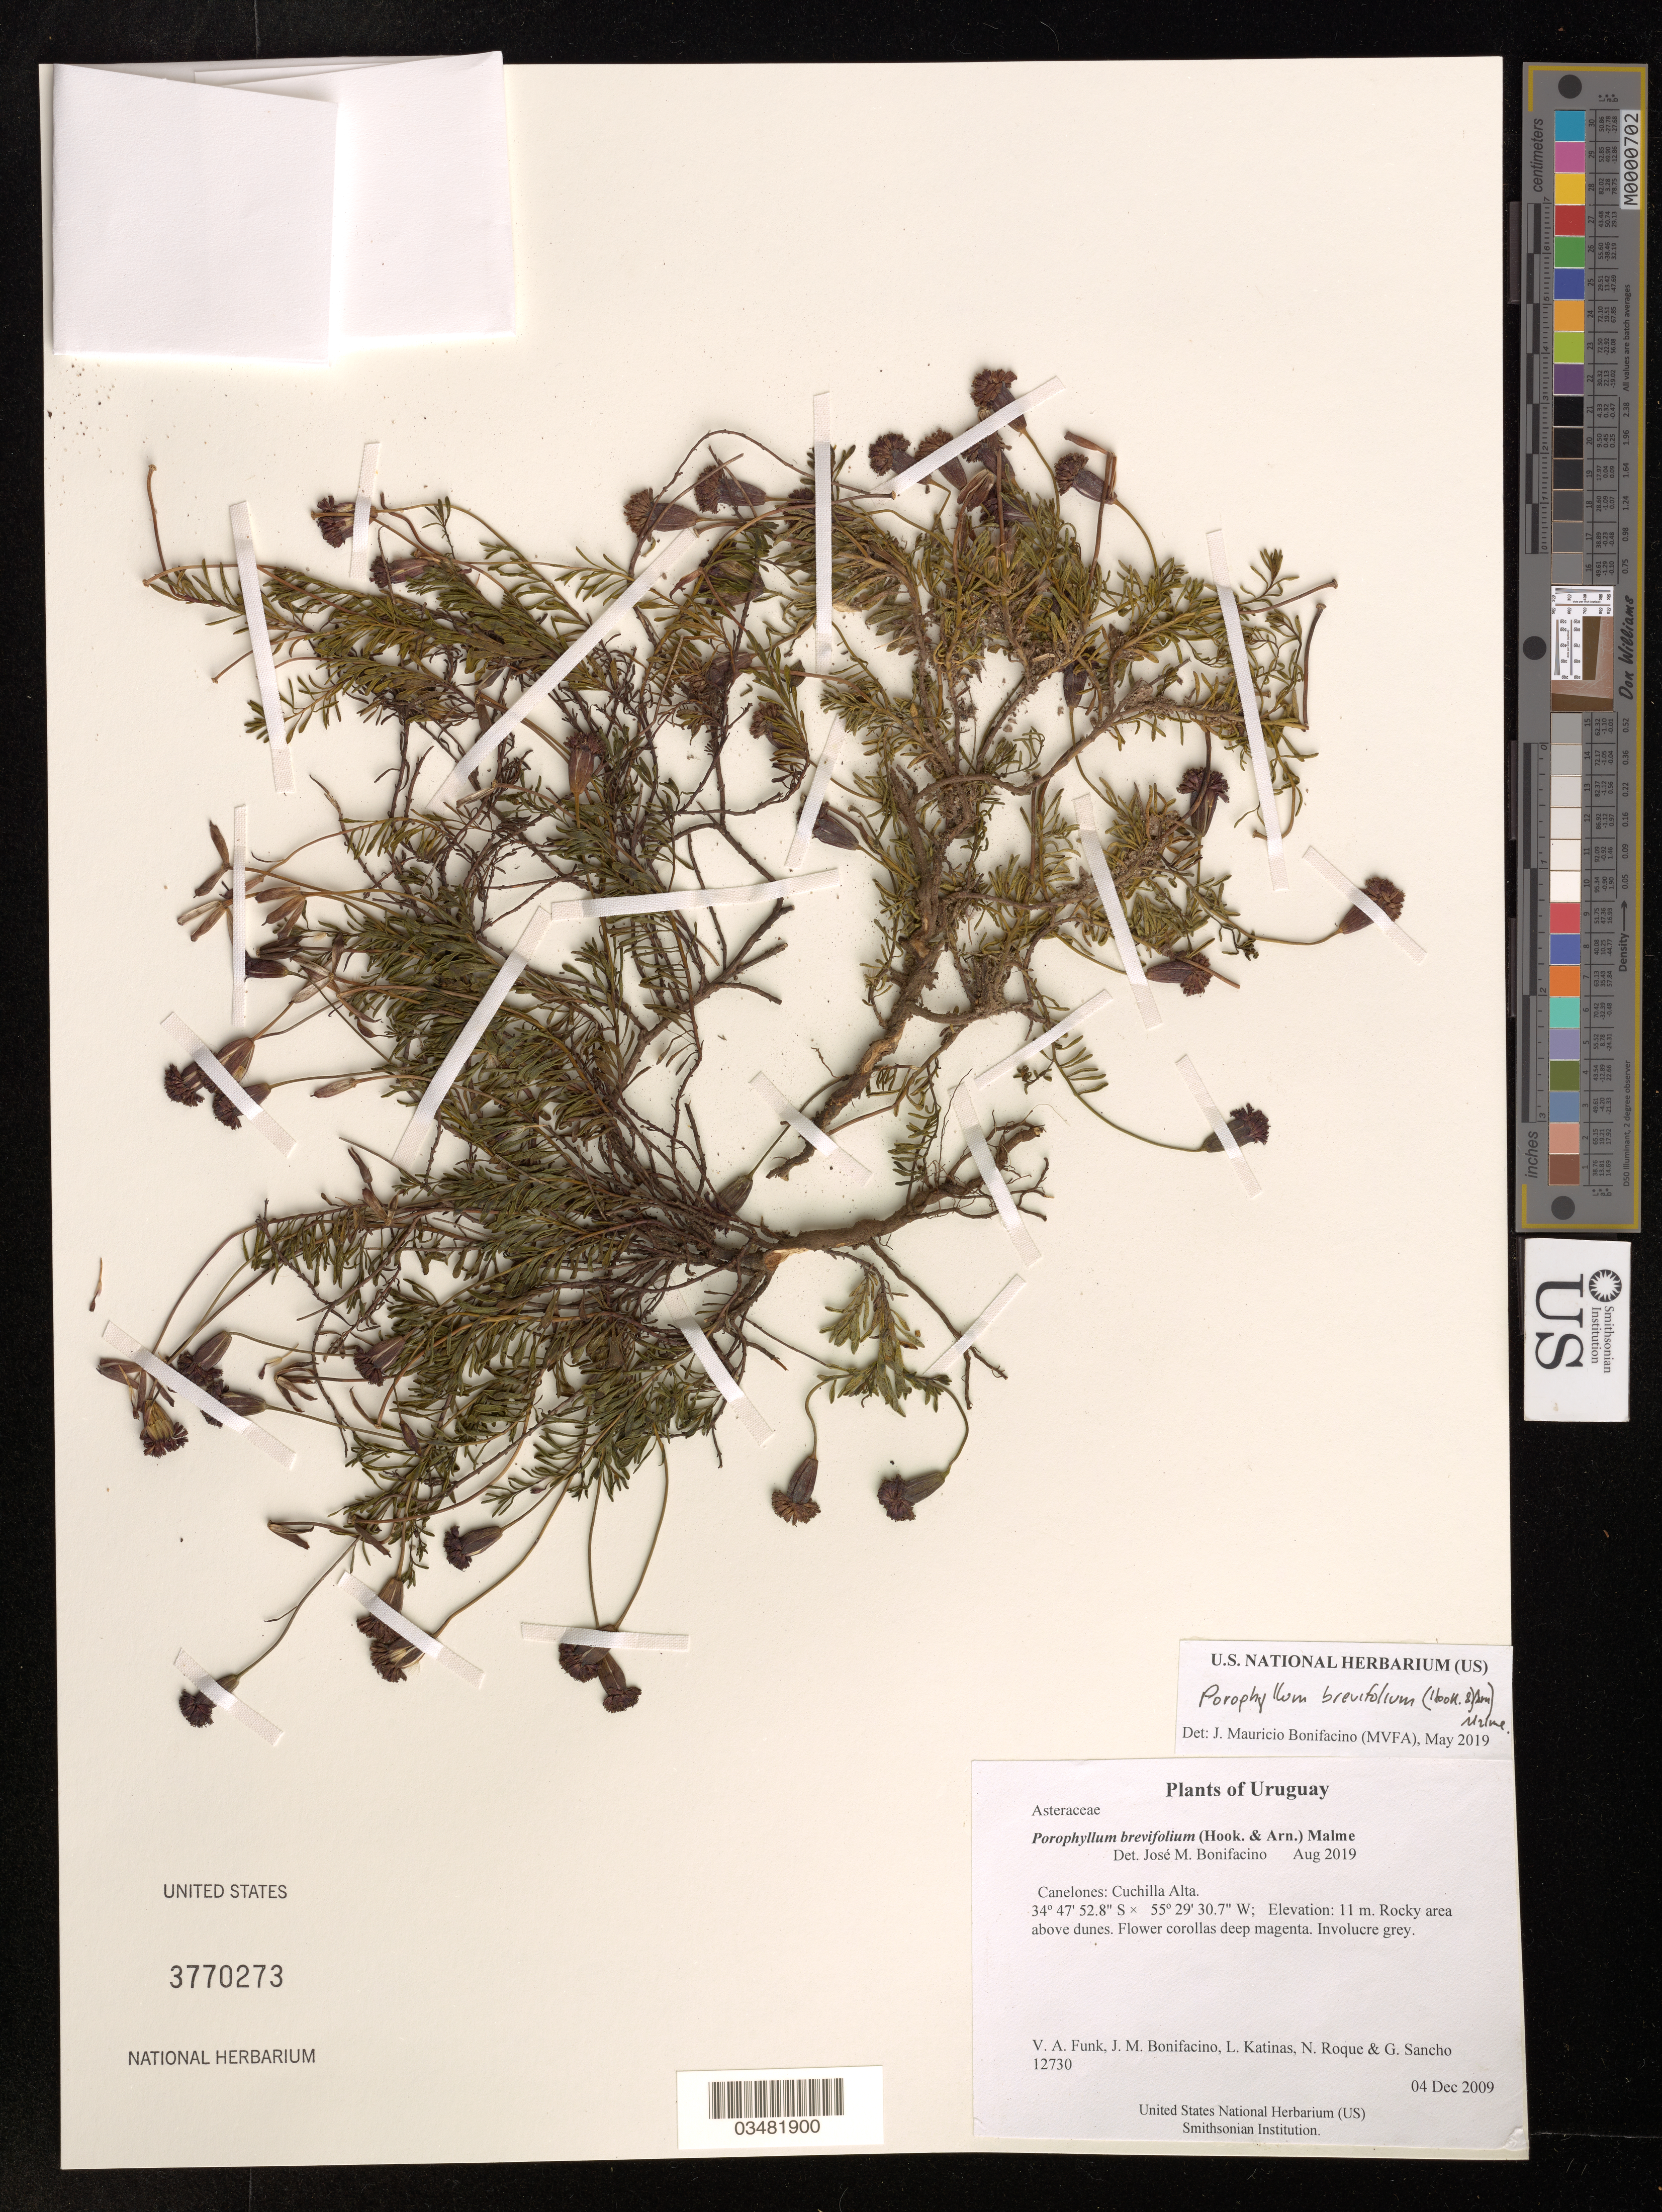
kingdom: Plantae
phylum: Tracheophyta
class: Magnoliopsida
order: Asterales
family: Asteraceae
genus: Porophyllum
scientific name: Porophyllum brevifolium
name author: (Hook. & Arn.) Malme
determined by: Bonifacino, José Mauricio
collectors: V. Funk, M. Bonifacino, L. Katinas & N. Roque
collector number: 12730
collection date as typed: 4 Dec 2009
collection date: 2009-12-04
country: Uruguay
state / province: Canelones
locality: Cuchilla Alta.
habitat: Rocky area above dunes.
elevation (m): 11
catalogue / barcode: US 3770273